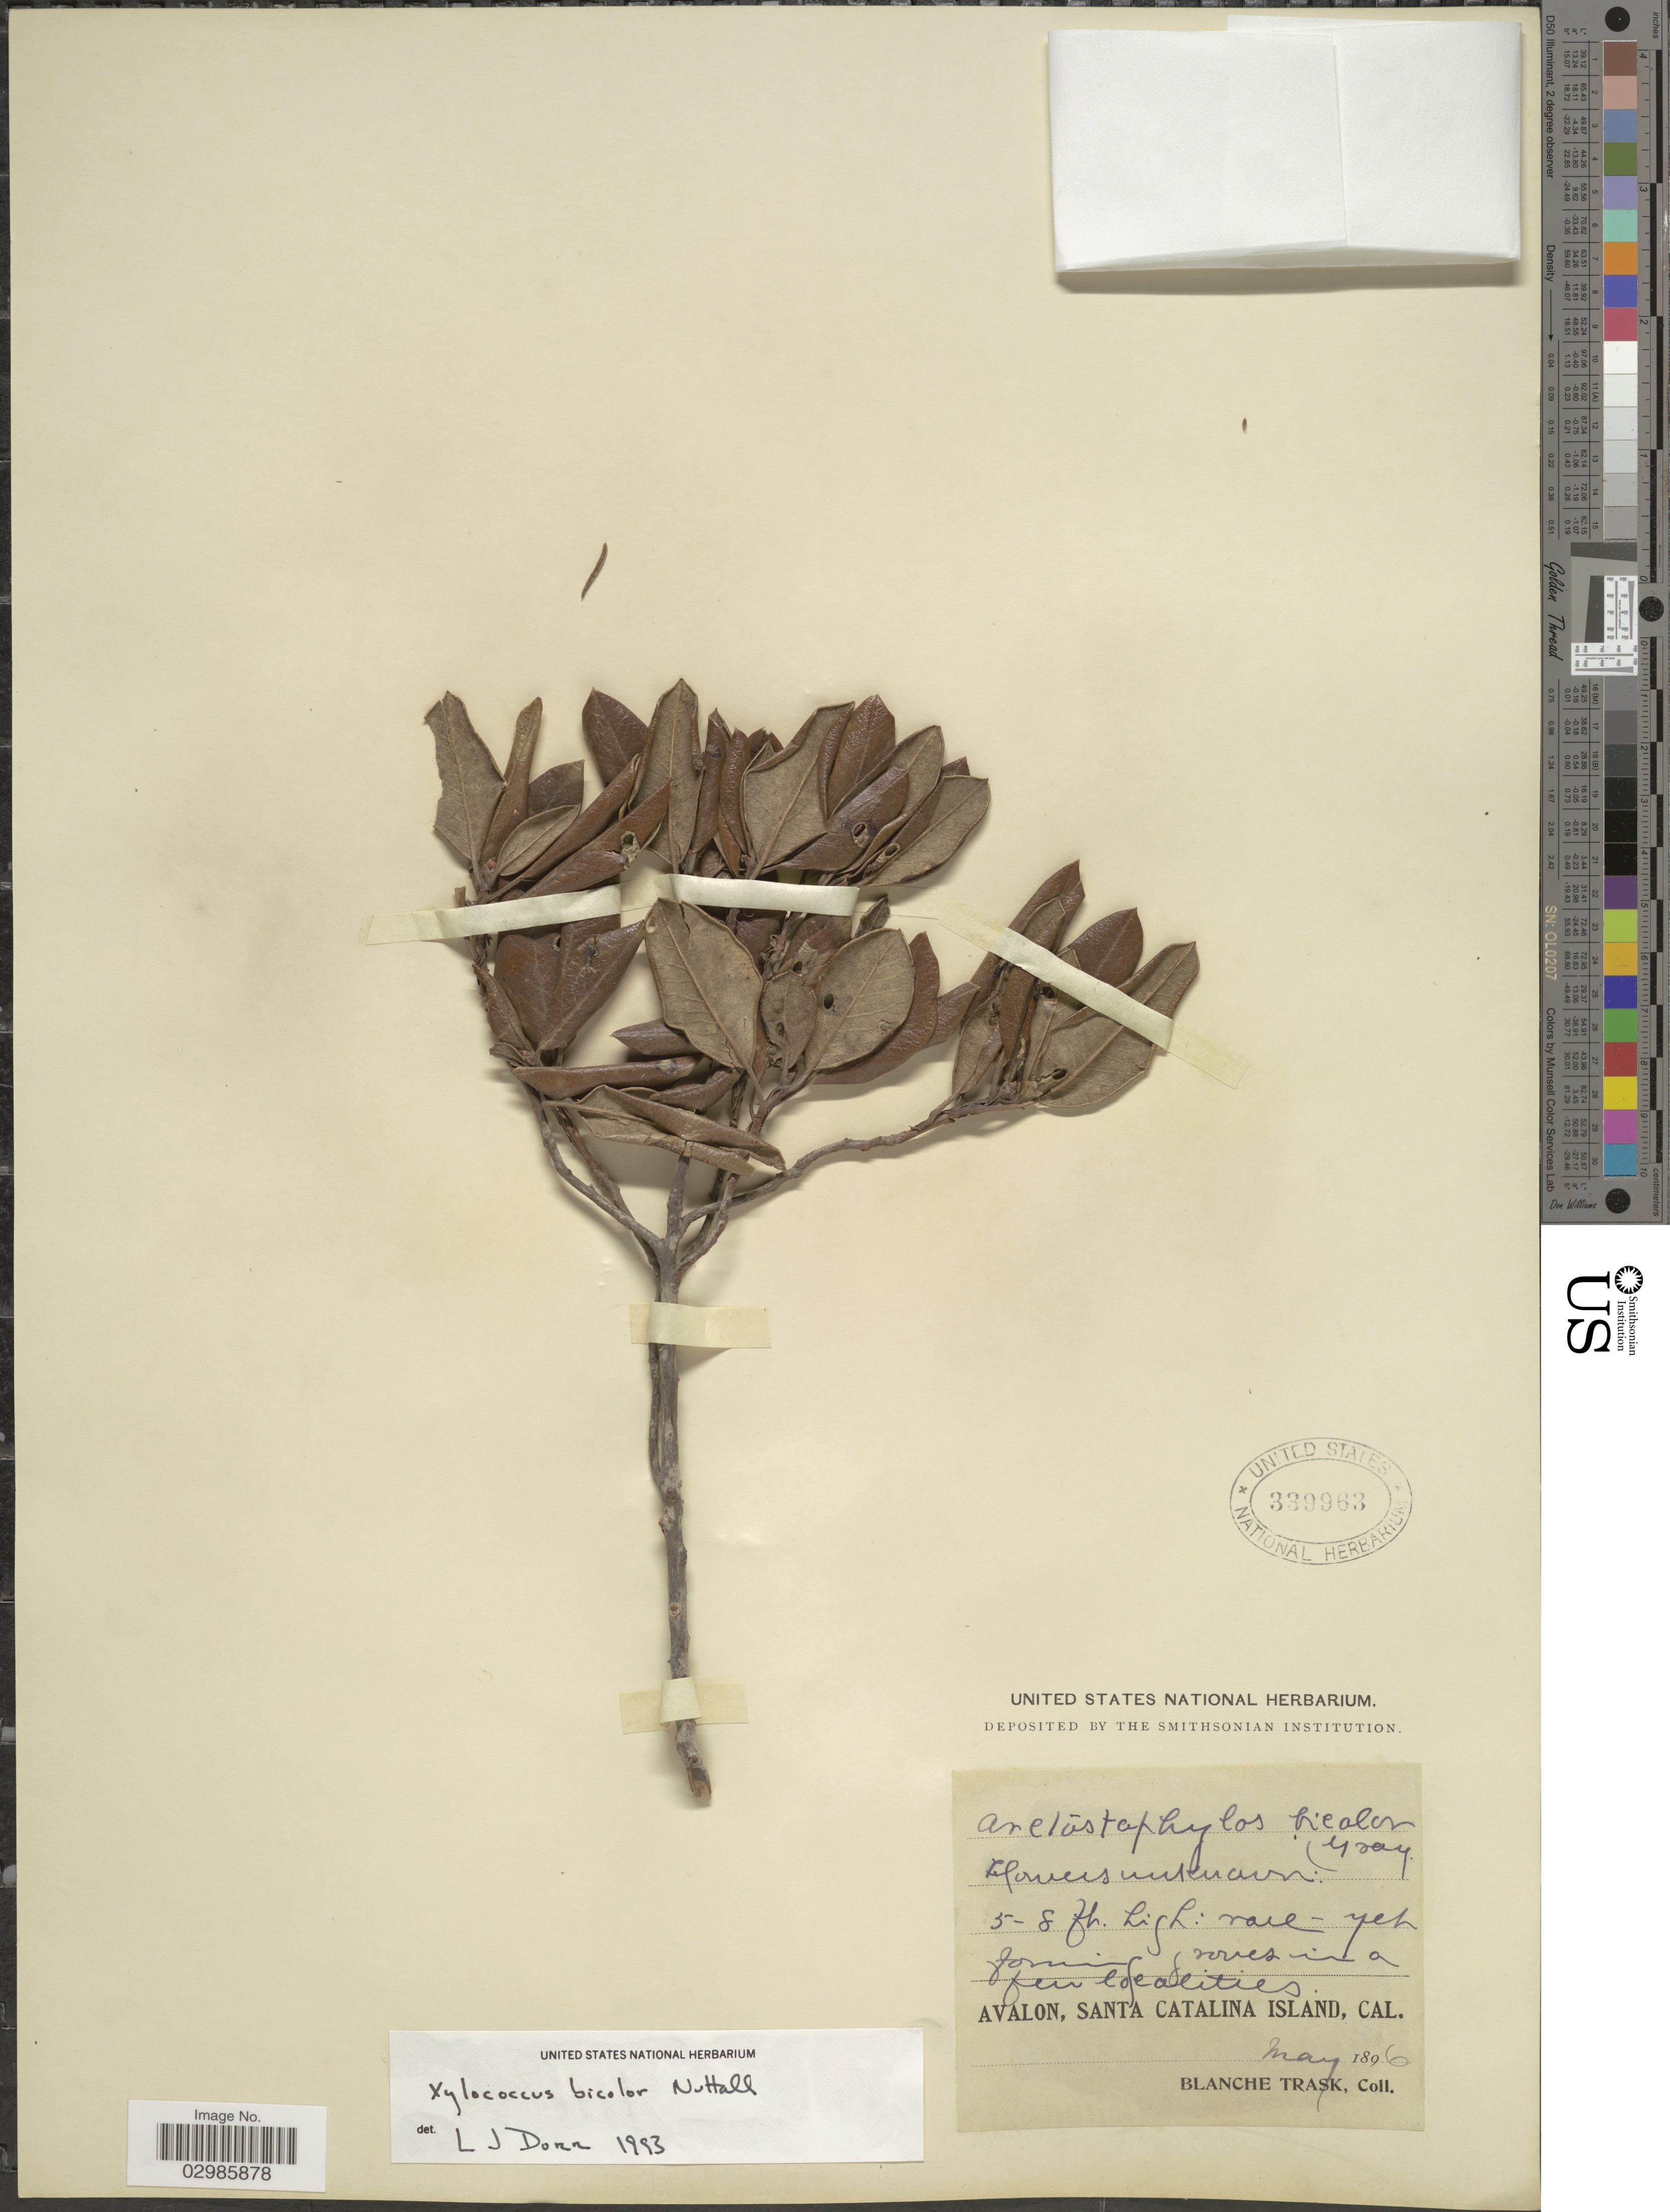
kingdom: Plantae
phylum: Tracheophyta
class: Magnoliopsida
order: Ericales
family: Ericaceae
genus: Xylococcus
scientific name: Xylococcus bicolor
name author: Nutt.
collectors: B. Trask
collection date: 1896-05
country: United States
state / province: California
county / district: Los Angeles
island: Santa Catalina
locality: Avalon, Santa Catalina Island.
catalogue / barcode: US 339963